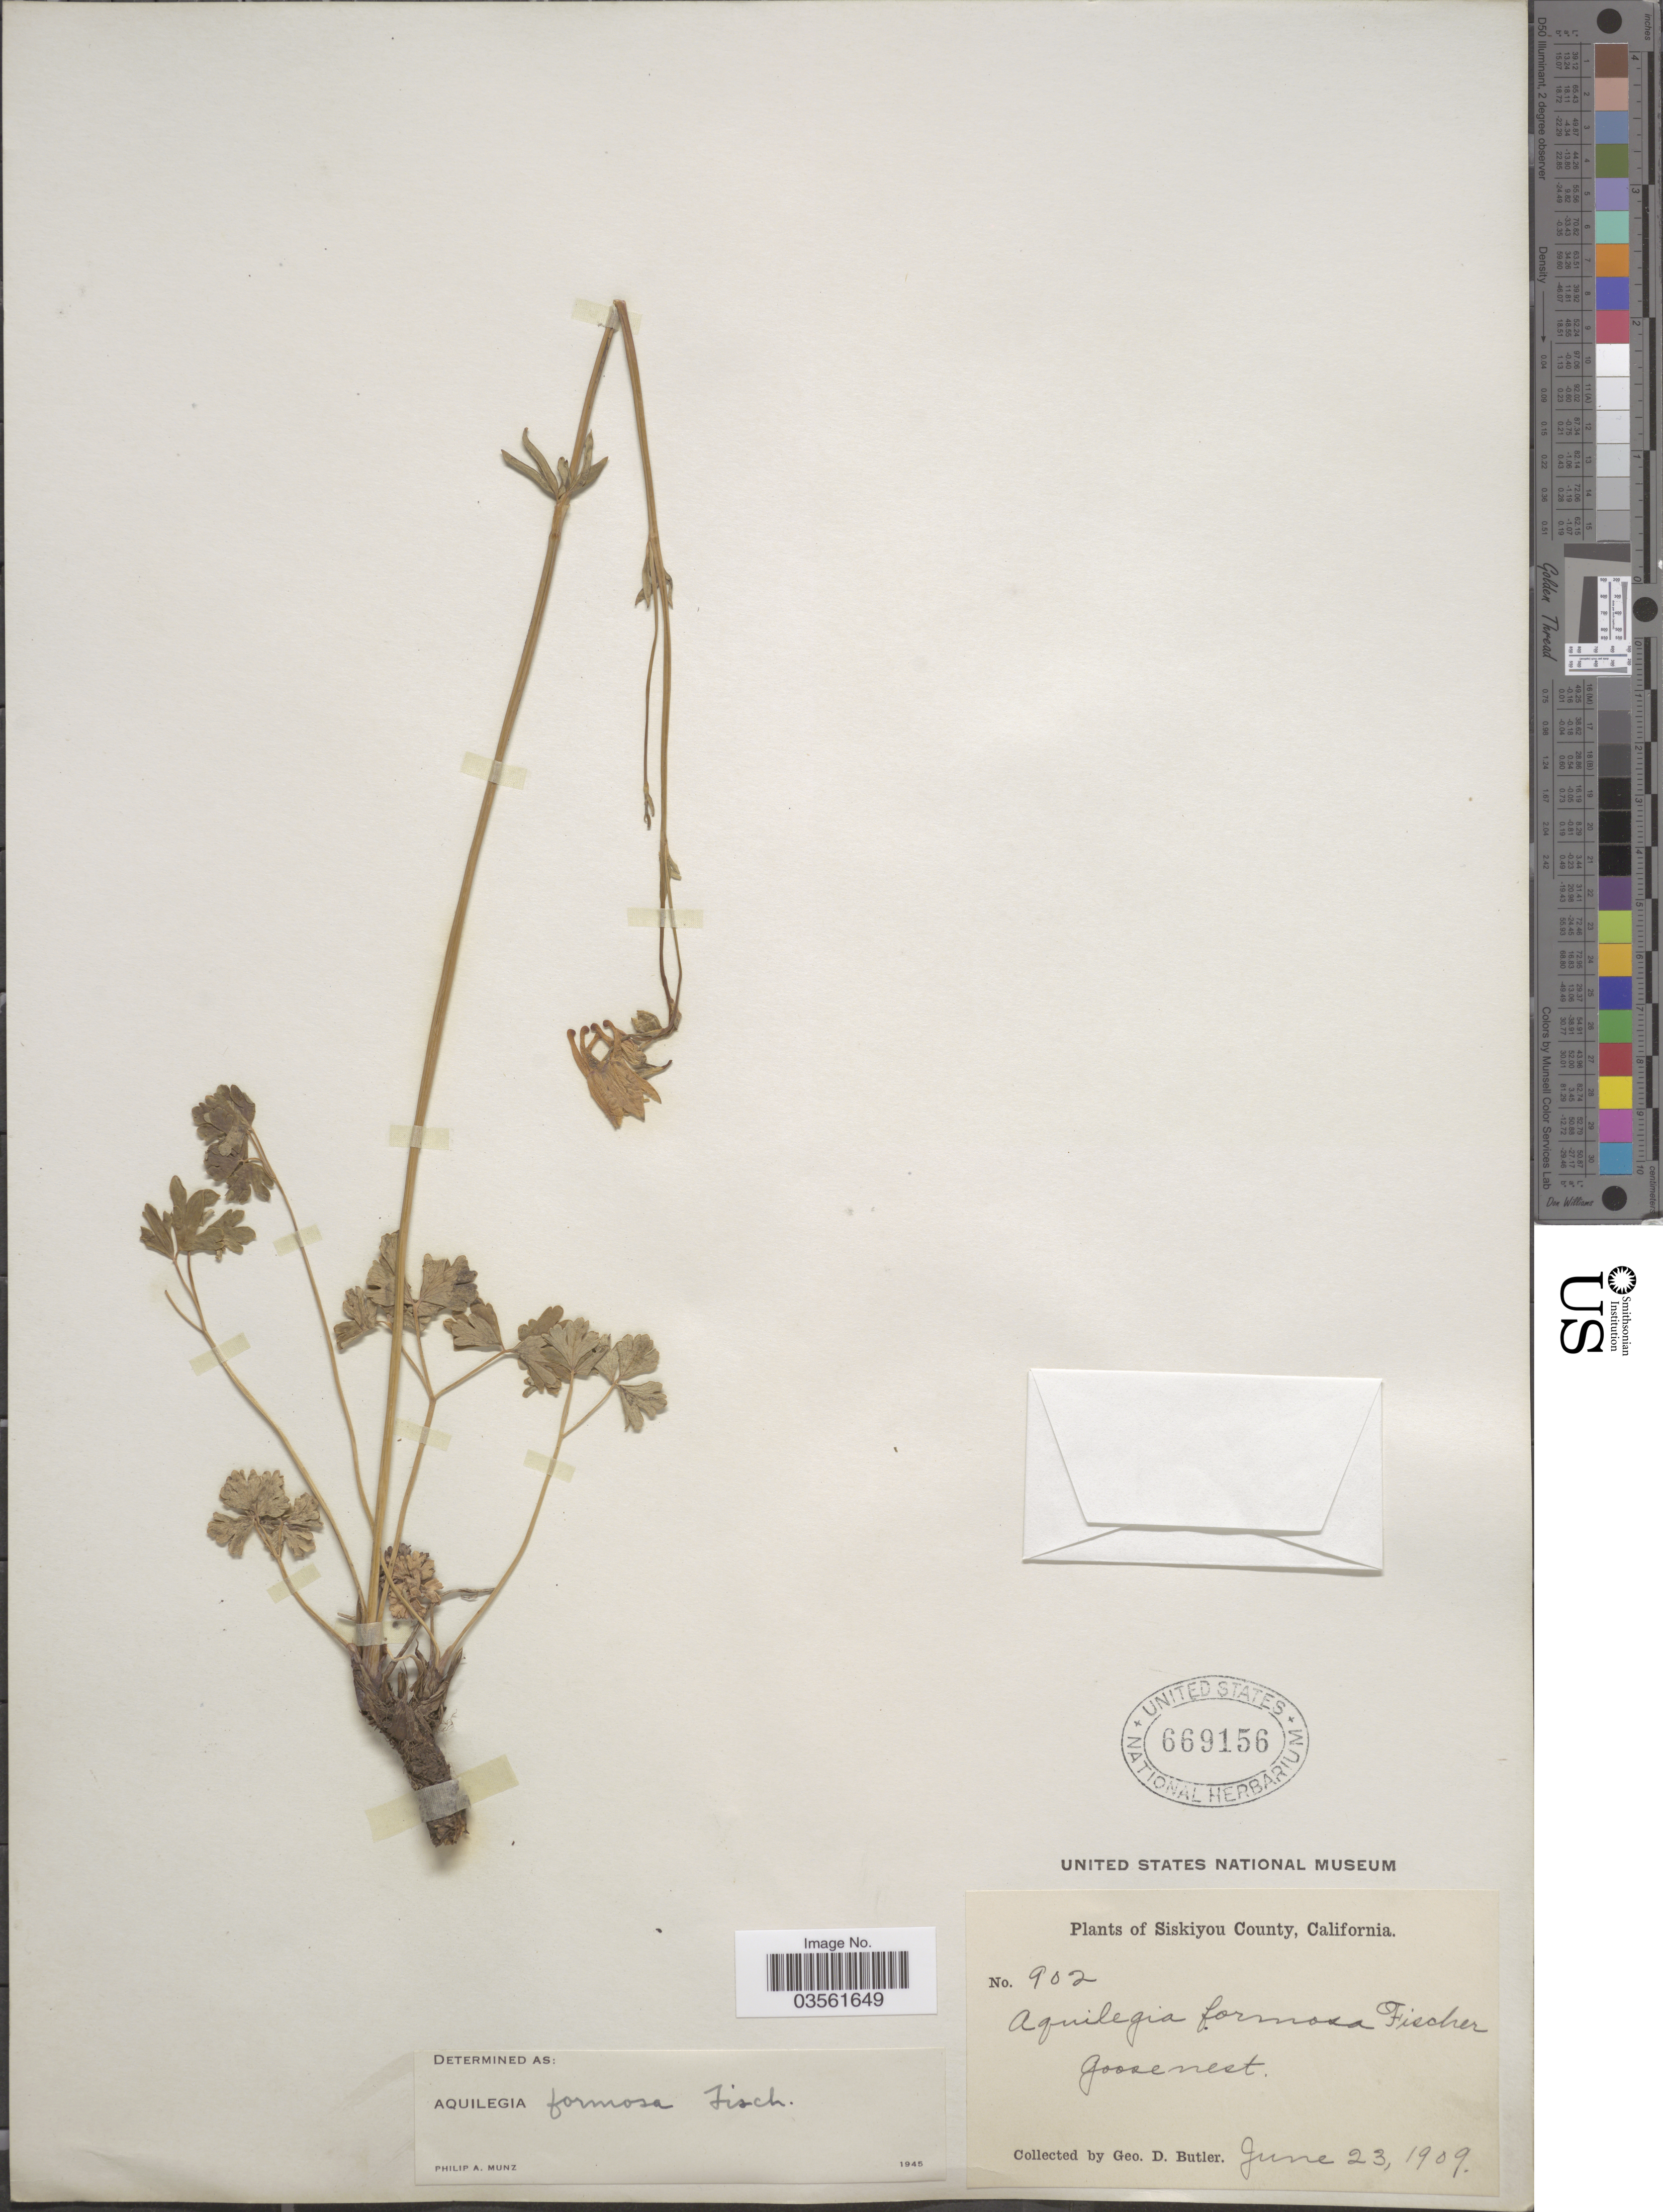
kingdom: Plantae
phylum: Tracheophyta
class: Magnoliopsida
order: Ranunculales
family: Ranunculaceae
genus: Aquilegia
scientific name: Aquilegia formosa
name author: Fisch. ex DC.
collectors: G. D. Butler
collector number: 902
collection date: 1909-06-23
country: United States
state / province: California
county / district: Siskiyou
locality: Siskiyou County. Goosenest.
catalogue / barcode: US 669156